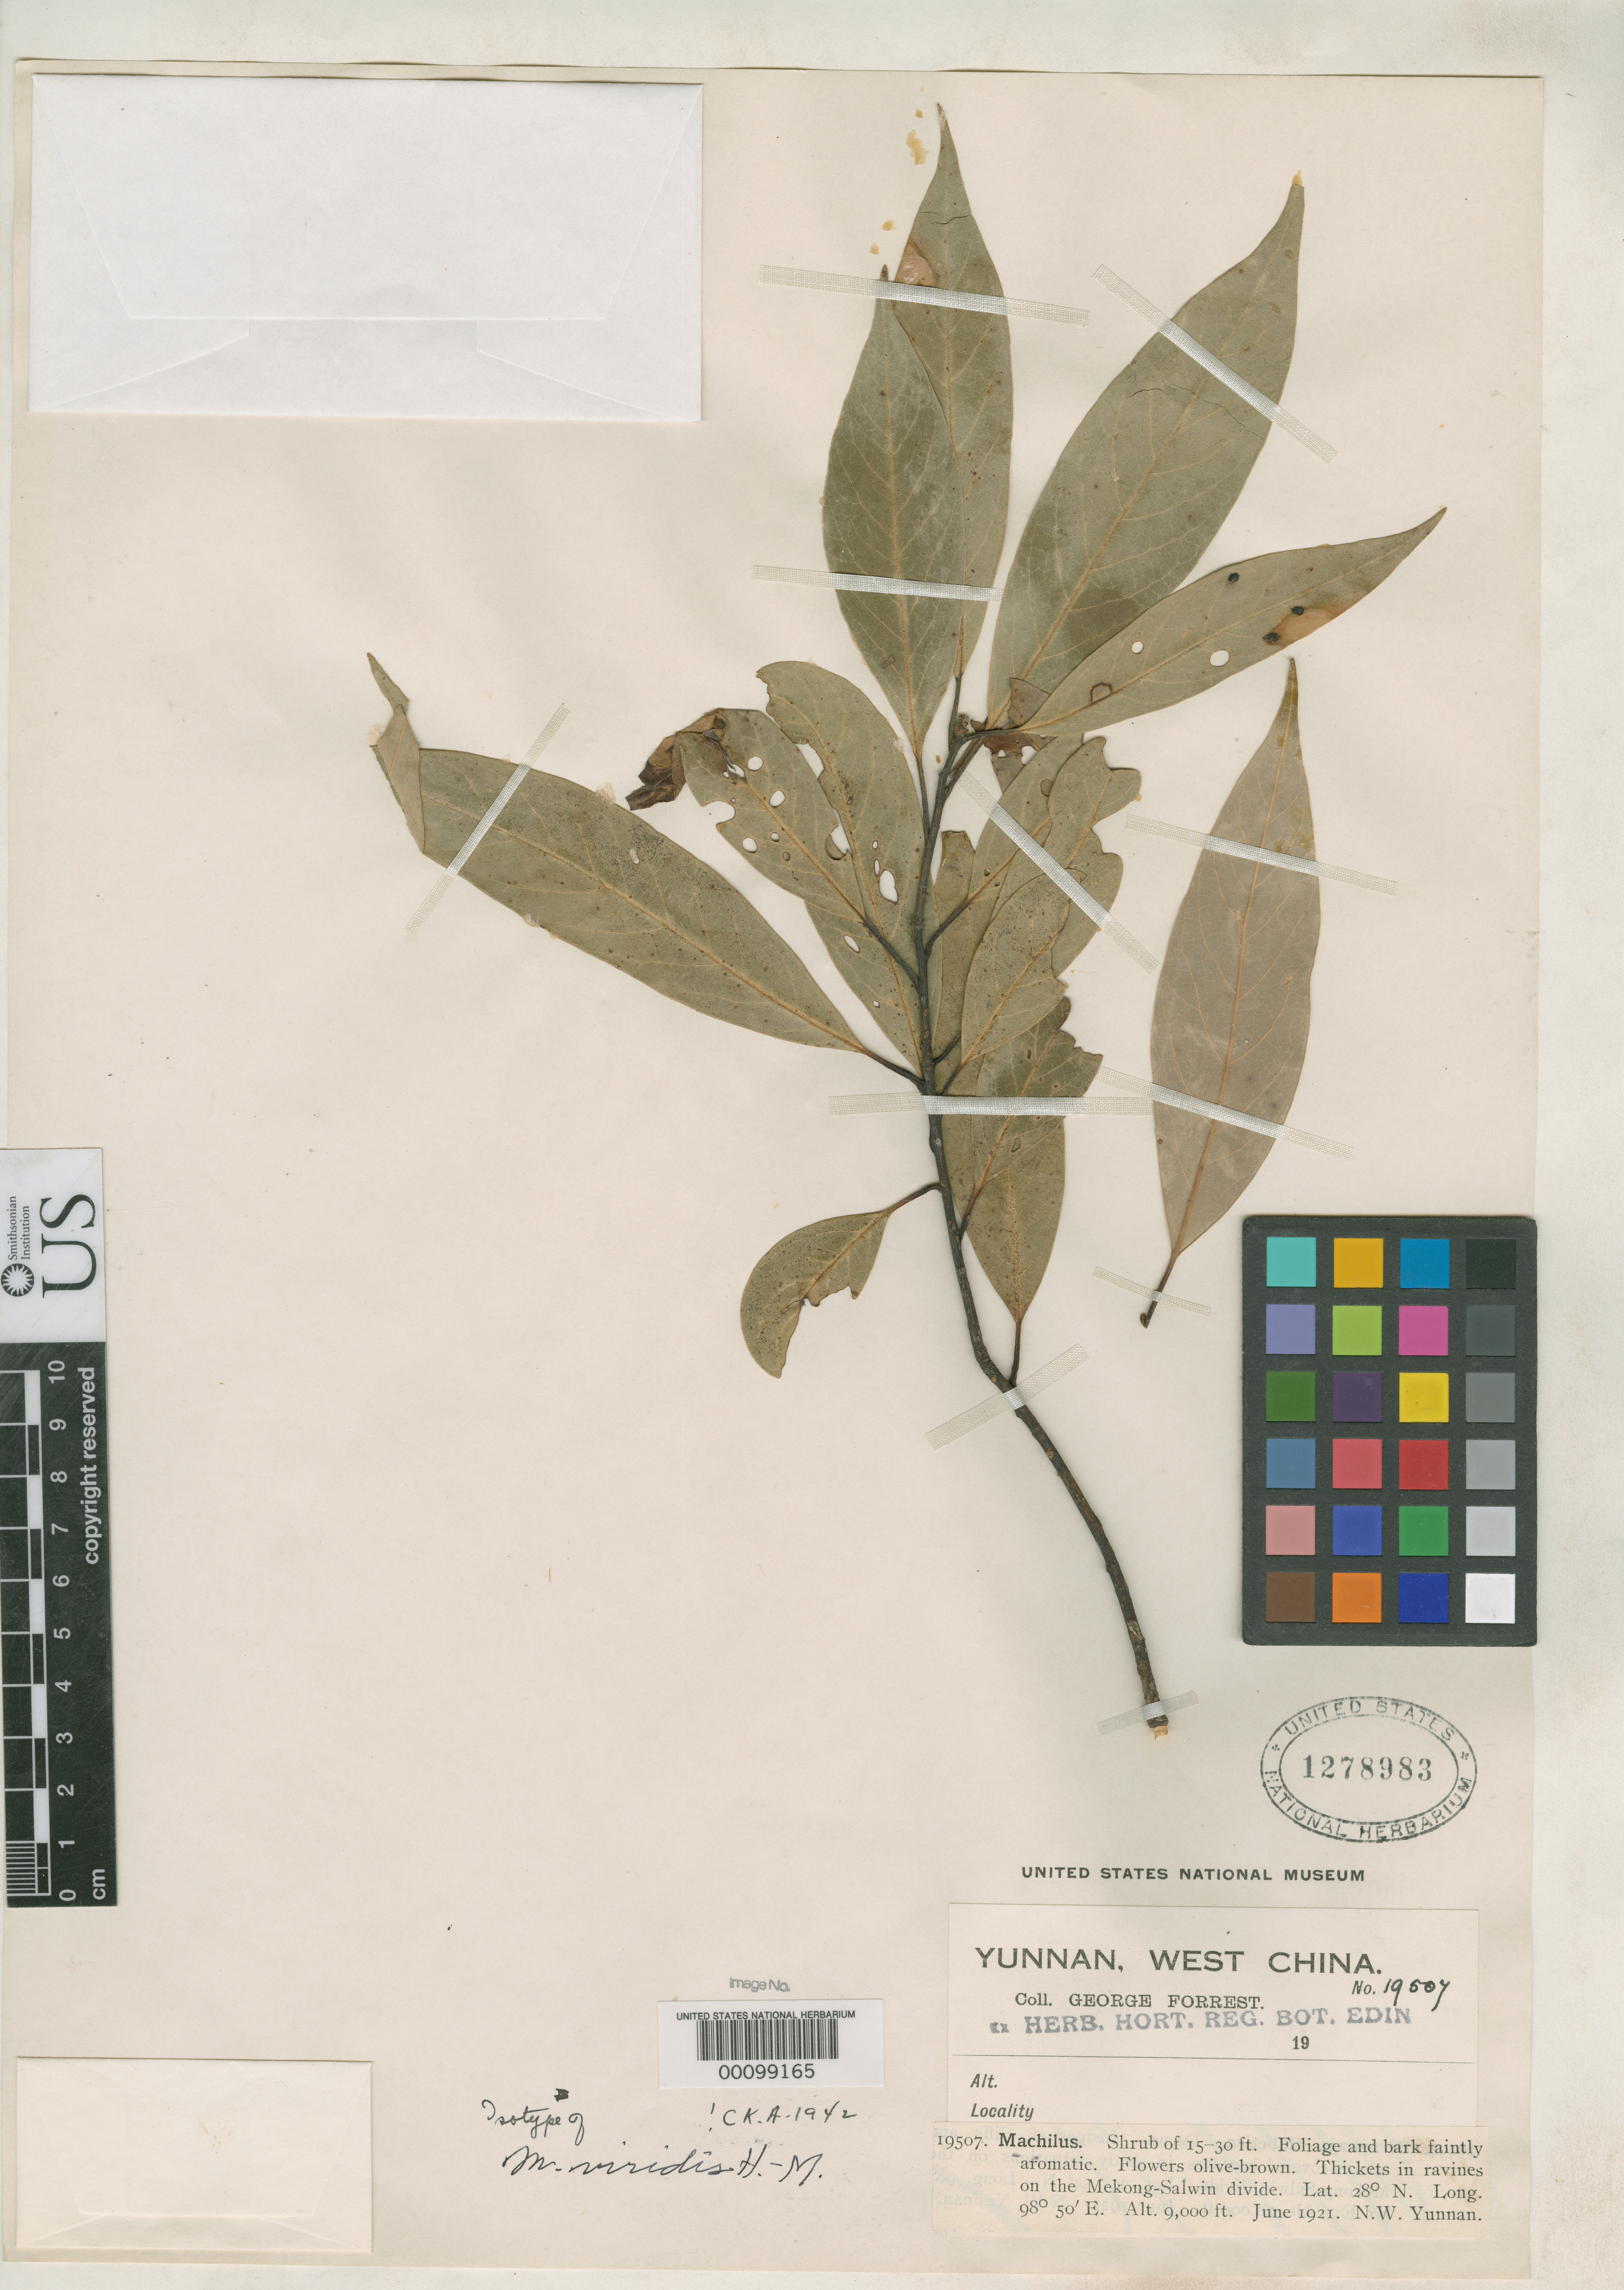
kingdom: Plantae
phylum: Tracheophyta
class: Magnoliopsida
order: Laurales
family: Lauraceae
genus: Machilus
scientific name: Machilus viridis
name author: Hand.-Mazz.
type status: Isotype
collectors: G. Forrest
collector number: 19507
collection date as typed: Jun 1921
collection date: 1921-06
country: China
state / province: Yunnan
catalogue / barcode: US 1278983